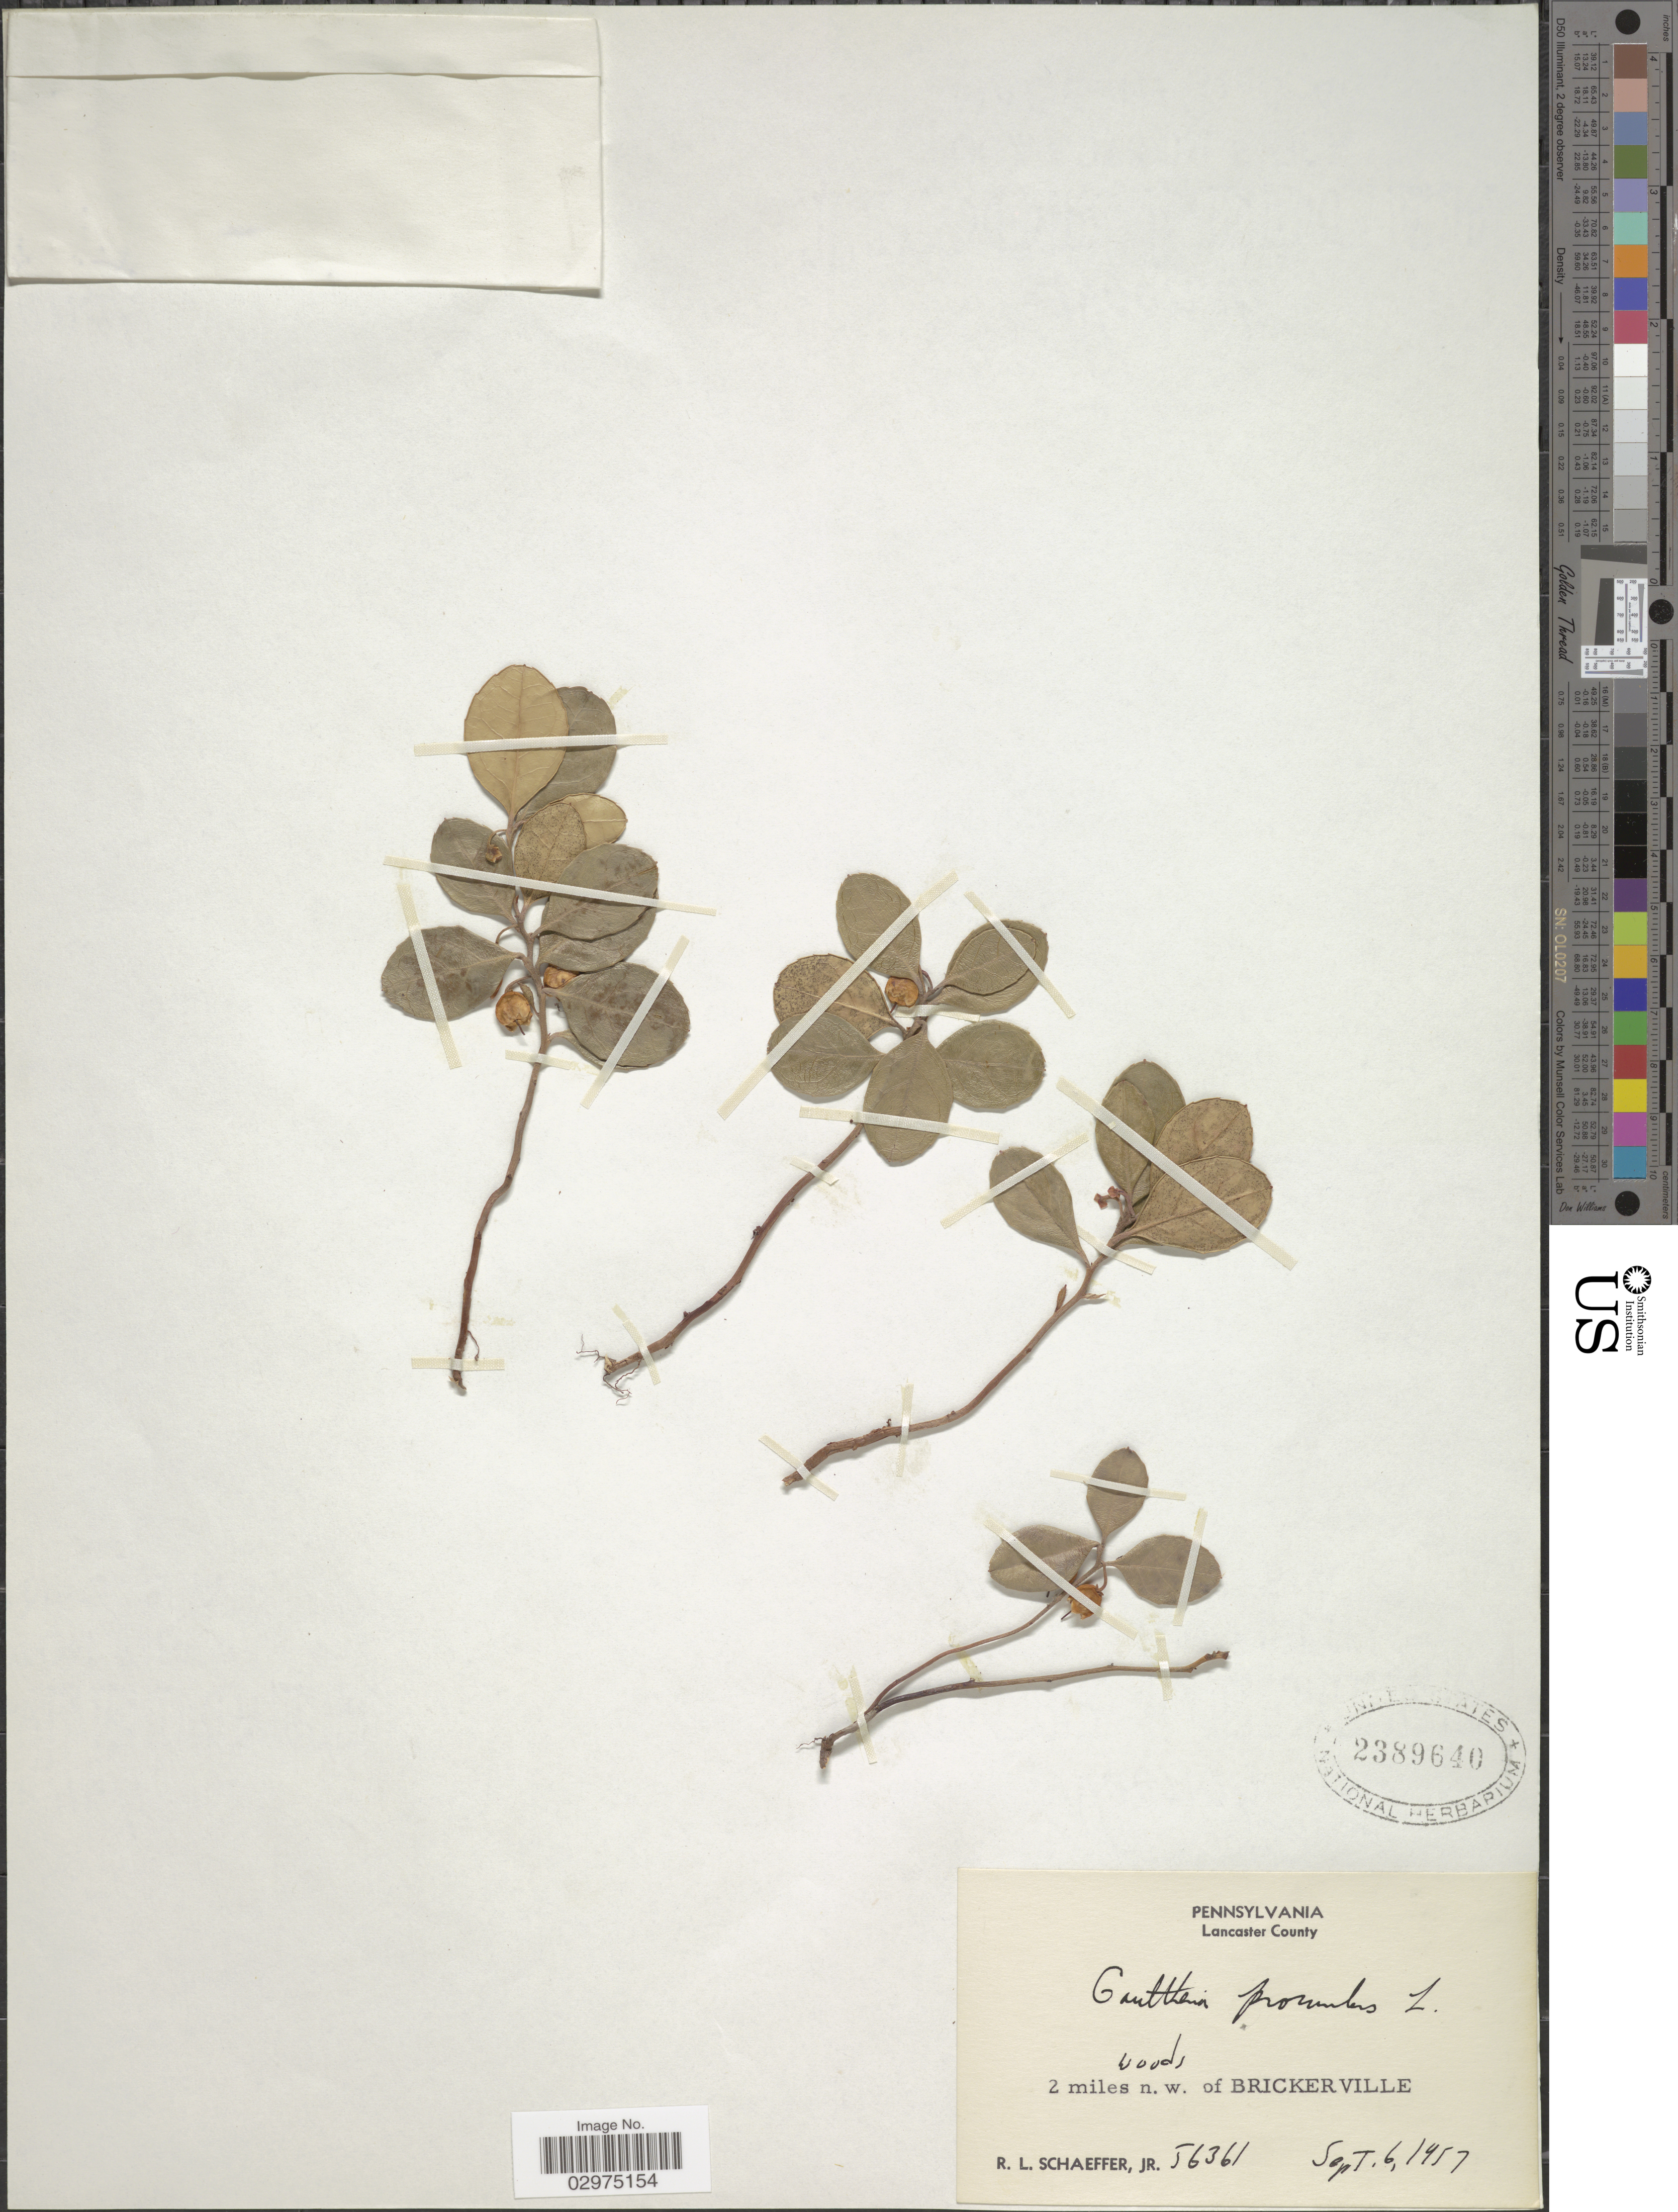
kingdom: Plantae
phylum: Tracheophyta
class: Magnoliopsida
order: Ericales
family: Ericaceae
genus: Gaultheria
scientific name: Gaultheria procumbens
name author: L.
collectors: R. L. Schaeffer Jr.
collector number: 56361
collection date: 1957-09-06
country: United States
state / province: Pennsylvania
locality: Lancaster County, 2 miles n.w. of Brickerville.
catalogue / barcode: US 2389640